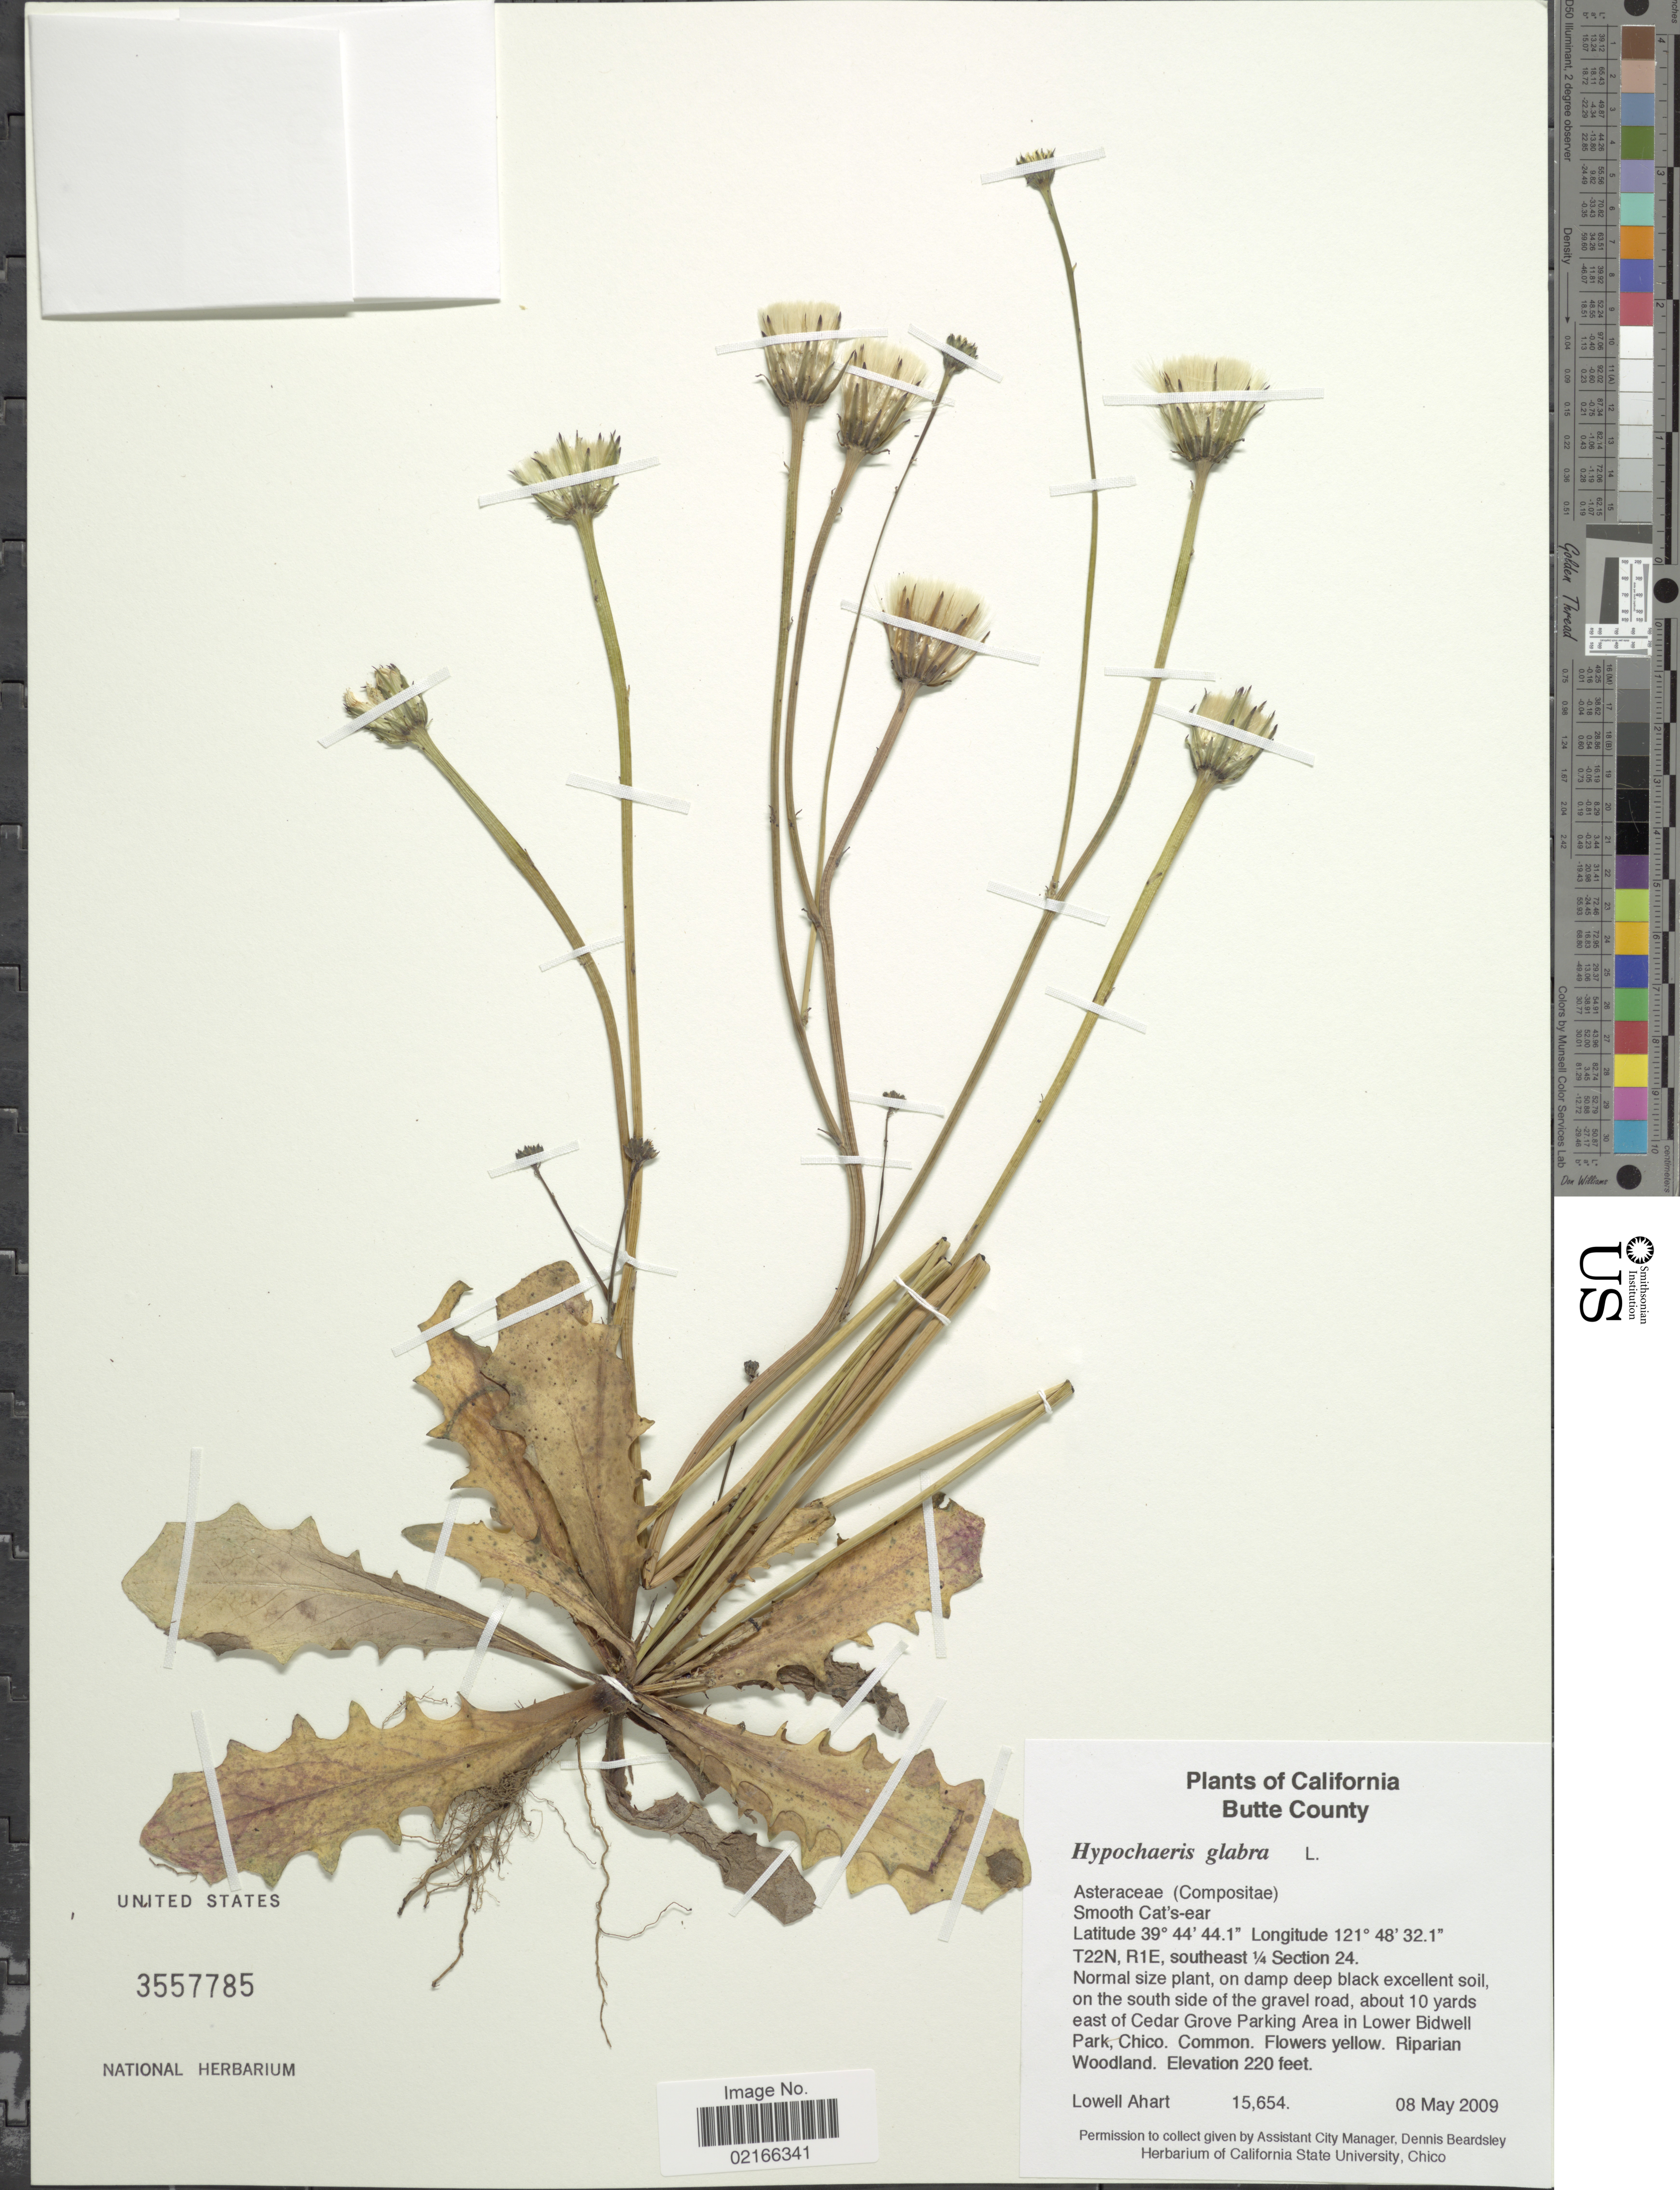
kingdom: Plantae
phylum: Tracheophyta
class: Magnoliopsida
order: Asterales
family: Asteraceae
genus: Hypochaeris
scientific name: Hypochaeris glabra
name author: L.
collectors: L. Ahart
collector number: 15654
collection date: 2009-05-08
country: United States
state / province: California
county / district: Butte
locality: Butte County. T22N, R1E, southeast ¼ Section 24. about 10 yards east of Cedar Grove Parking Area in Lower Bidwell Park, Chico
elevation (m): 67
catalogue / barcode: US 3557785